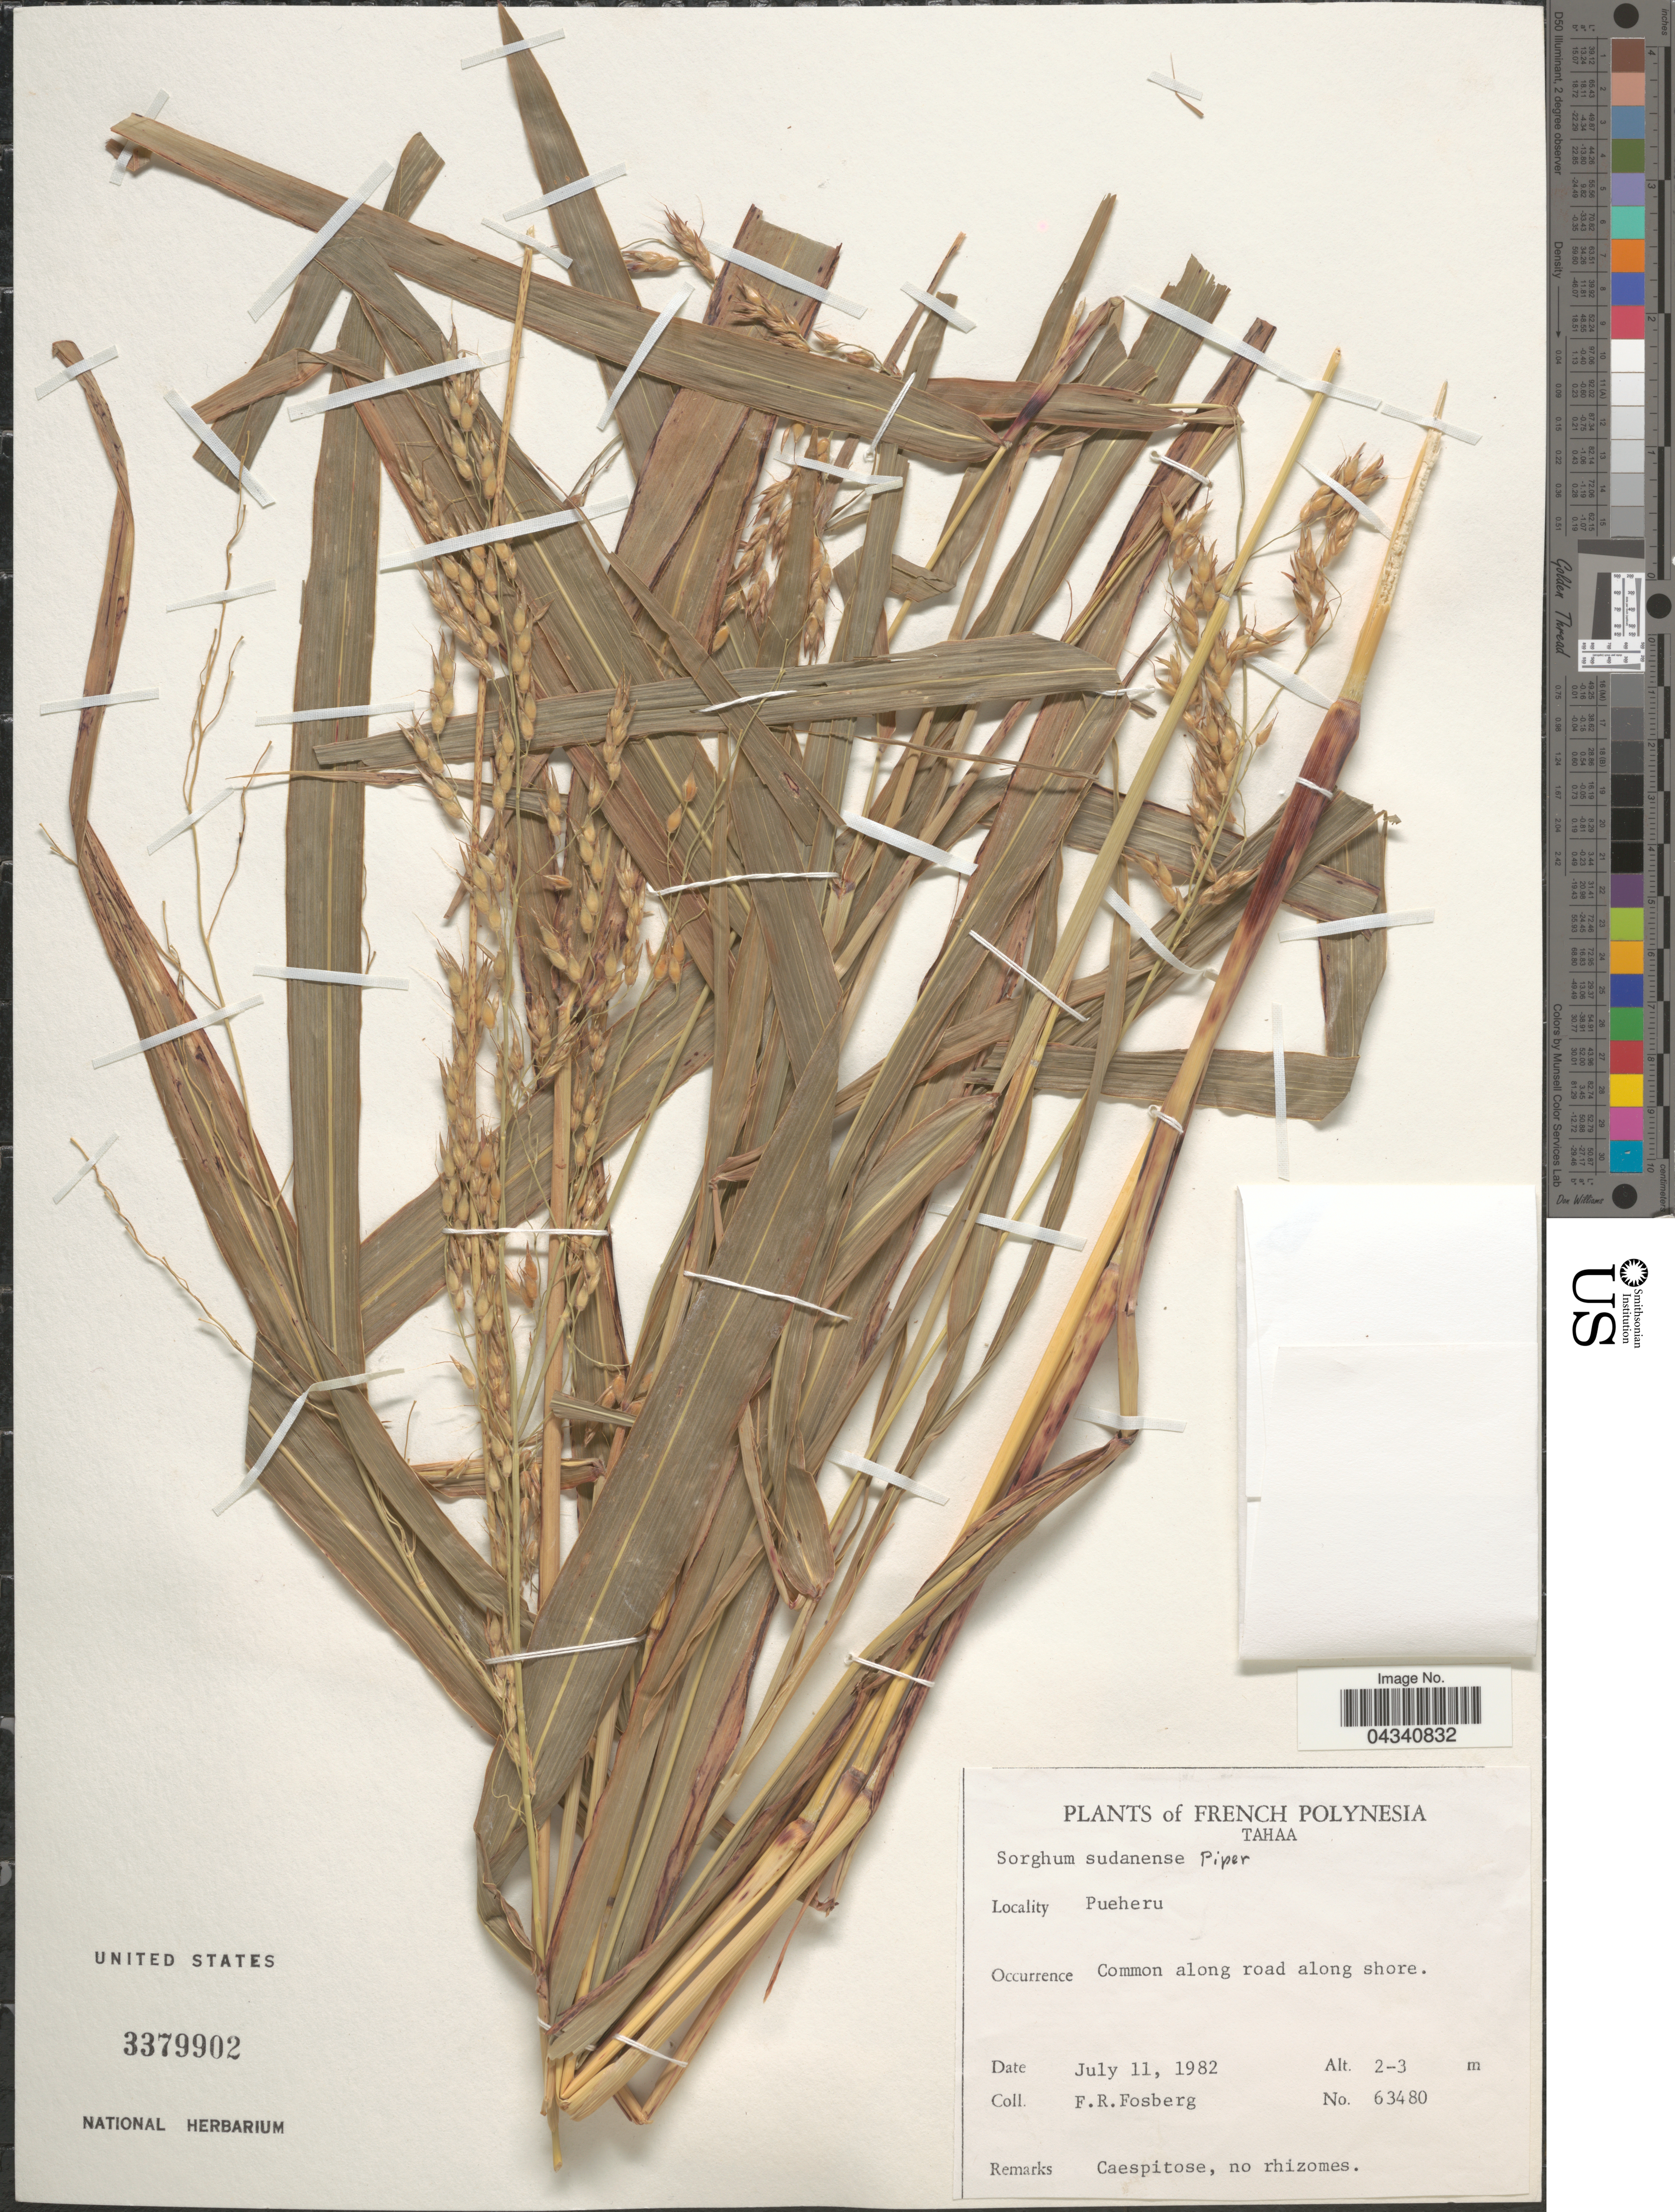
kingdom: Plantae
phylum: Tracheophyta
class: Liliopsida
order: Poales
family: Poaceae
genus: Sorghum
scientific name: Sorghum x drummondii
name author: (Nees ex Steud.) Millsp. & Chase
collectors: F. R. Fosberg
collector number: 63480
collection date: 1982-07-11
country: French Polynesia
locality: Tahaa. Pueheru. Common along road along shore.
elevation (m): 2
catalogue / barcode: US 3379902